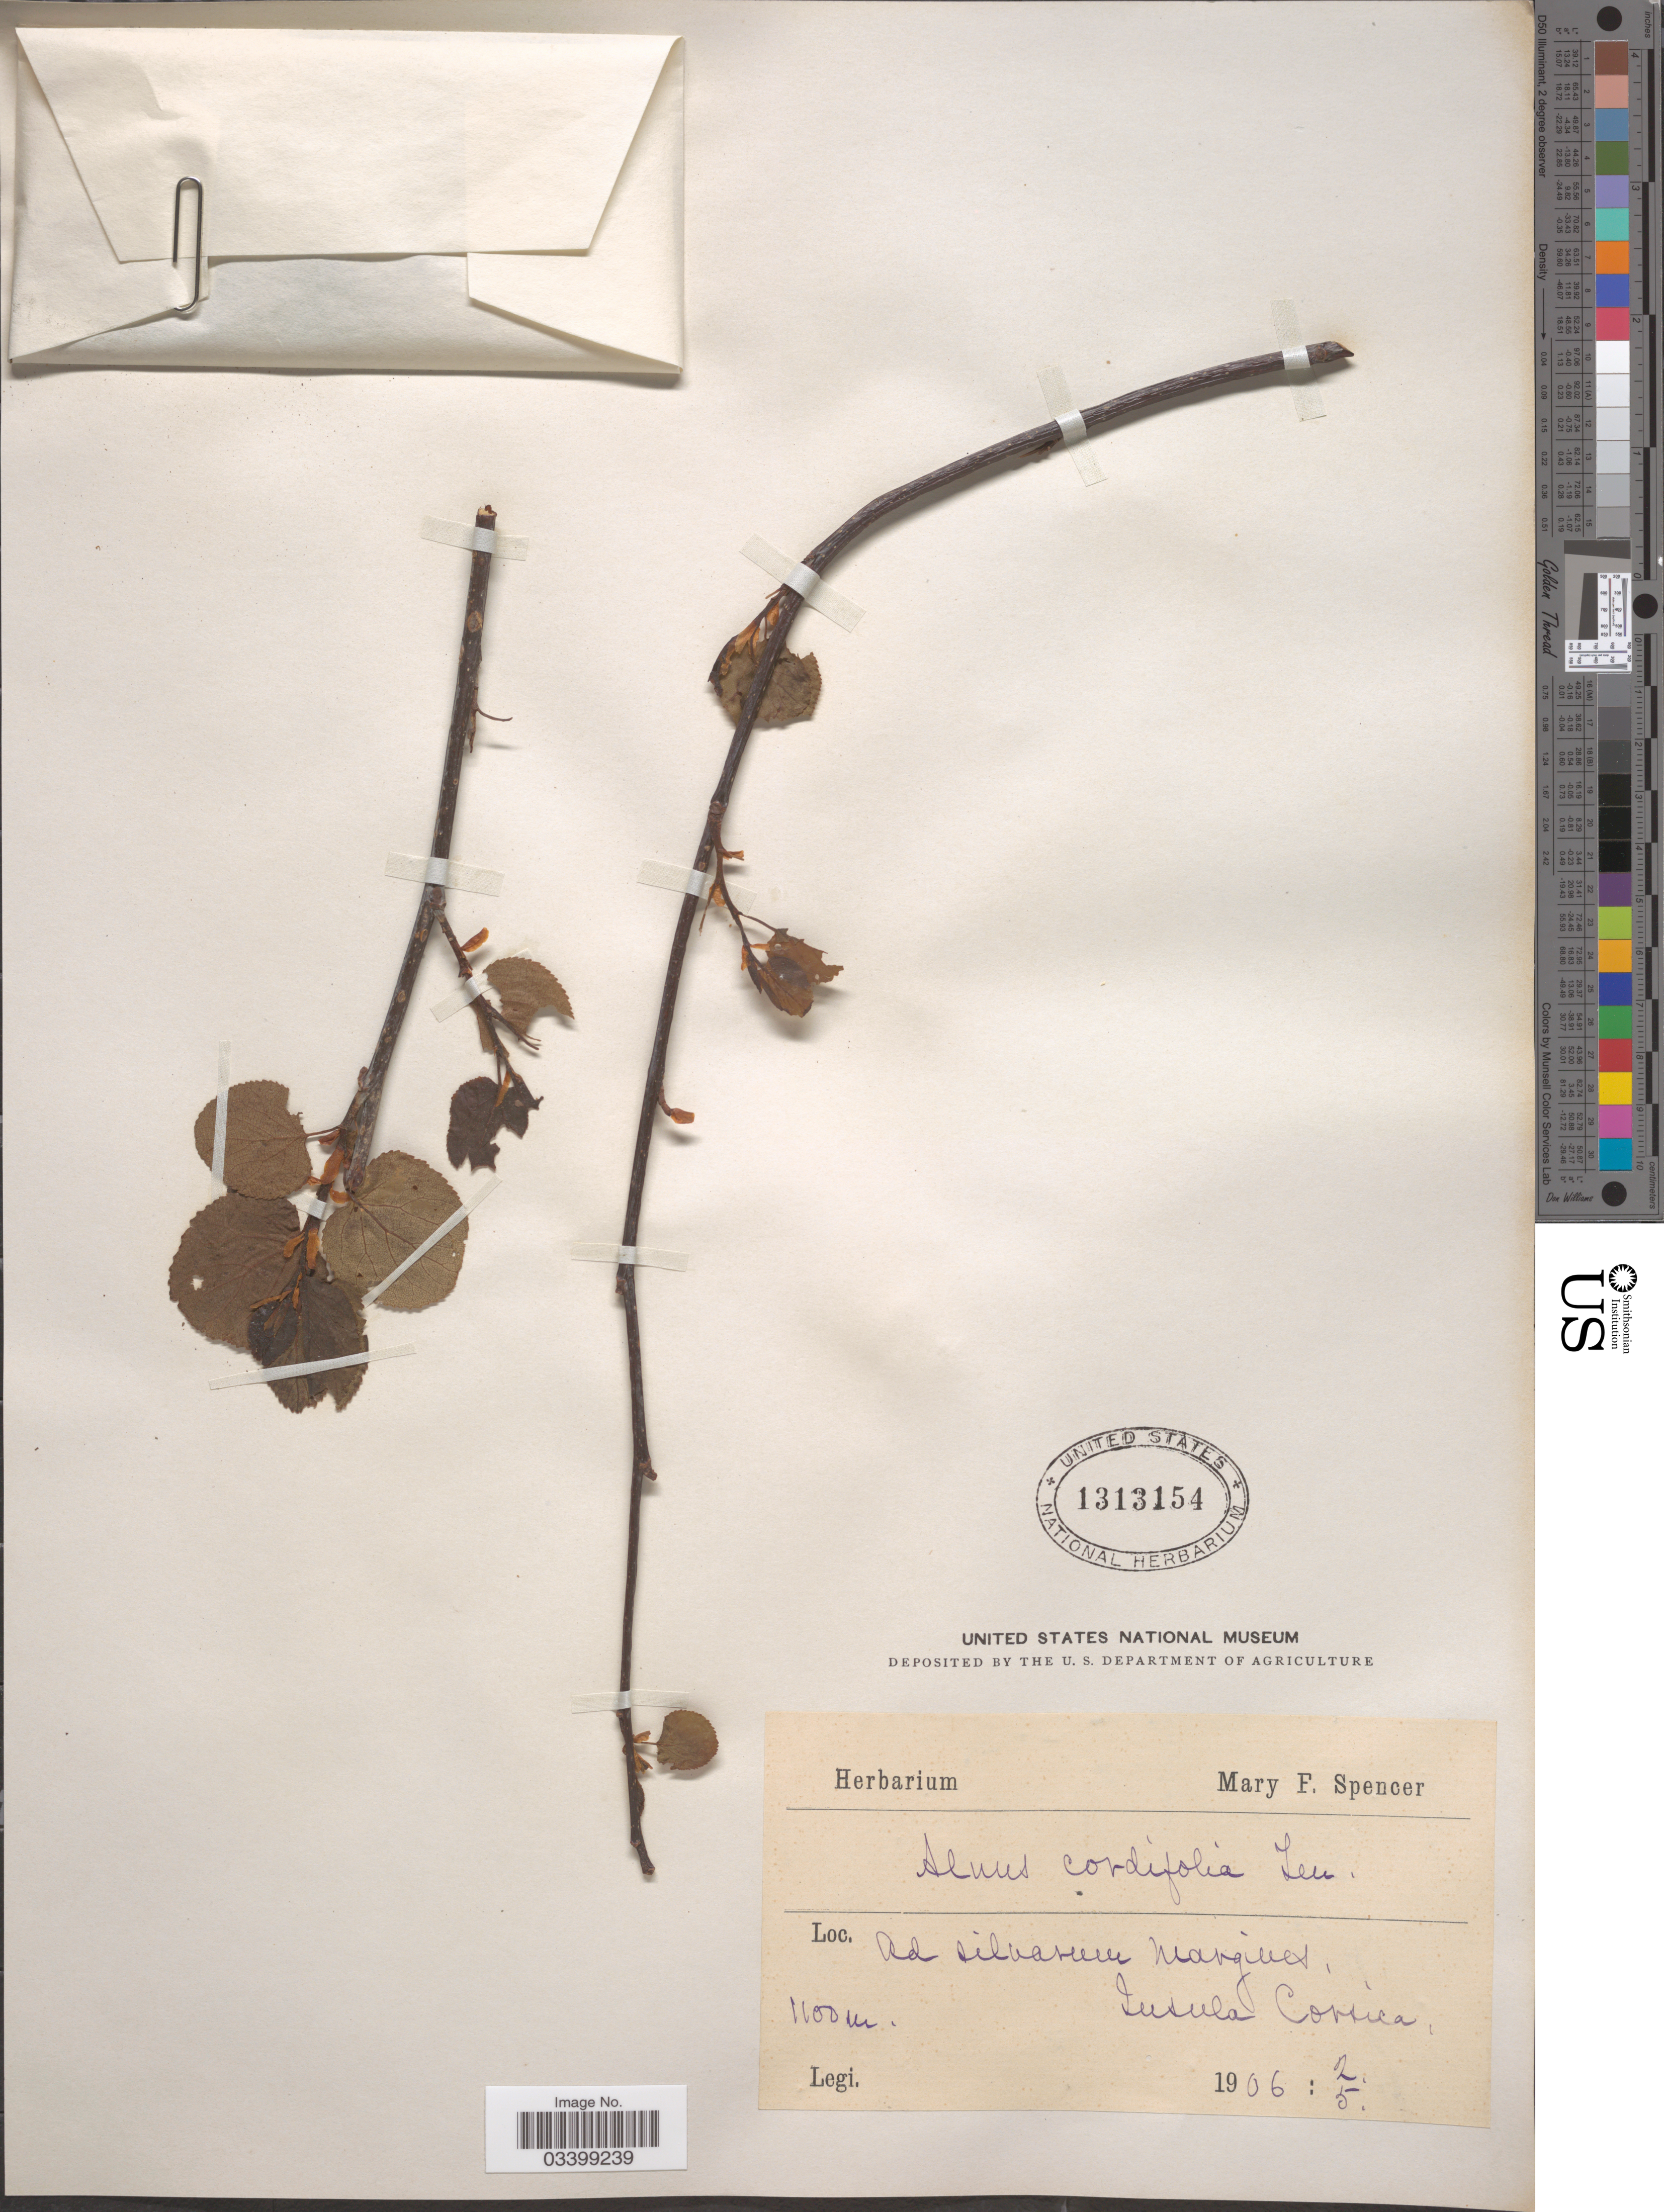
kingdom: Plantae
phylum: Tracheophyta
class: Magnoliopsida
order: Fagales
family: Betulaceae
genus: Alnus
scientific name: Alnus cordata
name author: (Loisel.) Duby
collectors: ex herb. Spencer, Mary Fiske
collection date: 1906-05-02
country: France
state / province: Corsica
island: Corse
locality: Ad silvarum Margines. Insula Corsica.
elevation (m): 1100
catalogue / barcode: US 1313154